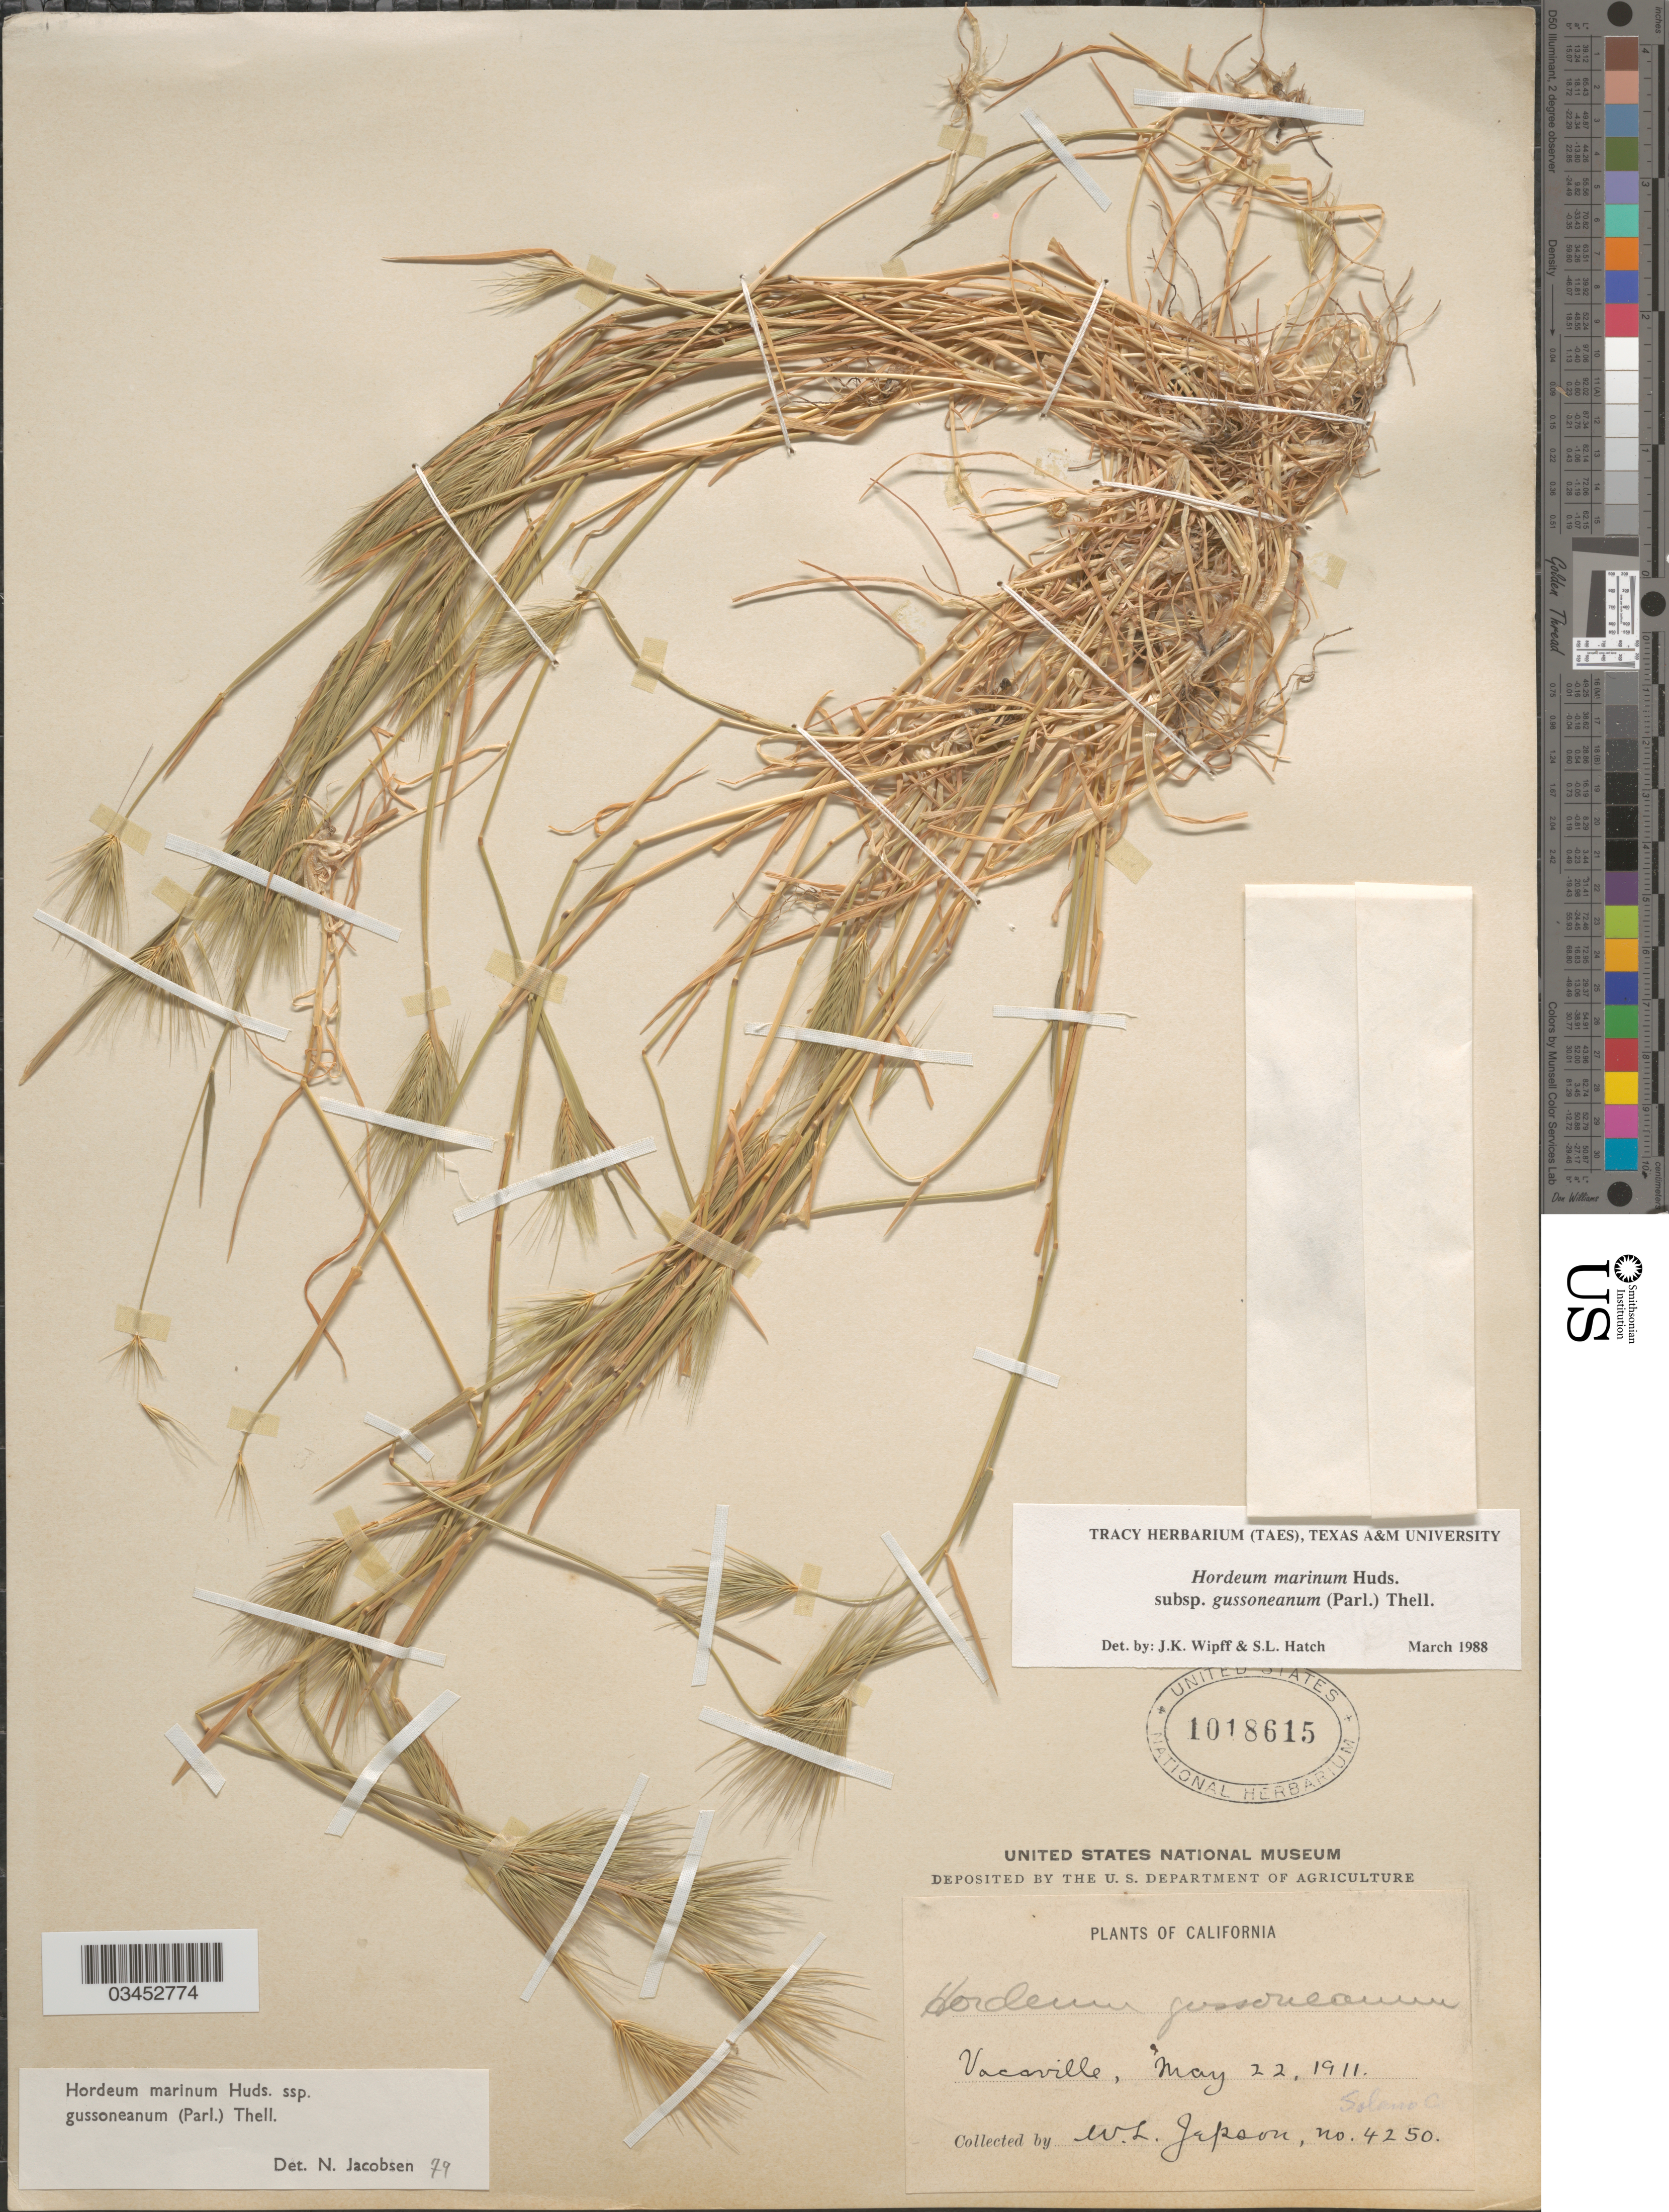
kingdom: Plantae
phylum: Tracheophyta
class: Liliopsida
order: Poales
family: Poaceae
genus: Hordeum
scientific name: Hordeum marinum subsp. gussoneanum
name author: (Parl.) Thell.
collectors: W. L. Jepson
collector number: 4250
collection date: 1911-05-22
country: United States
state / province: California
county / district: Solano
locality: Vacaville. Solano Co.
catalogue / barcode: US 1018615